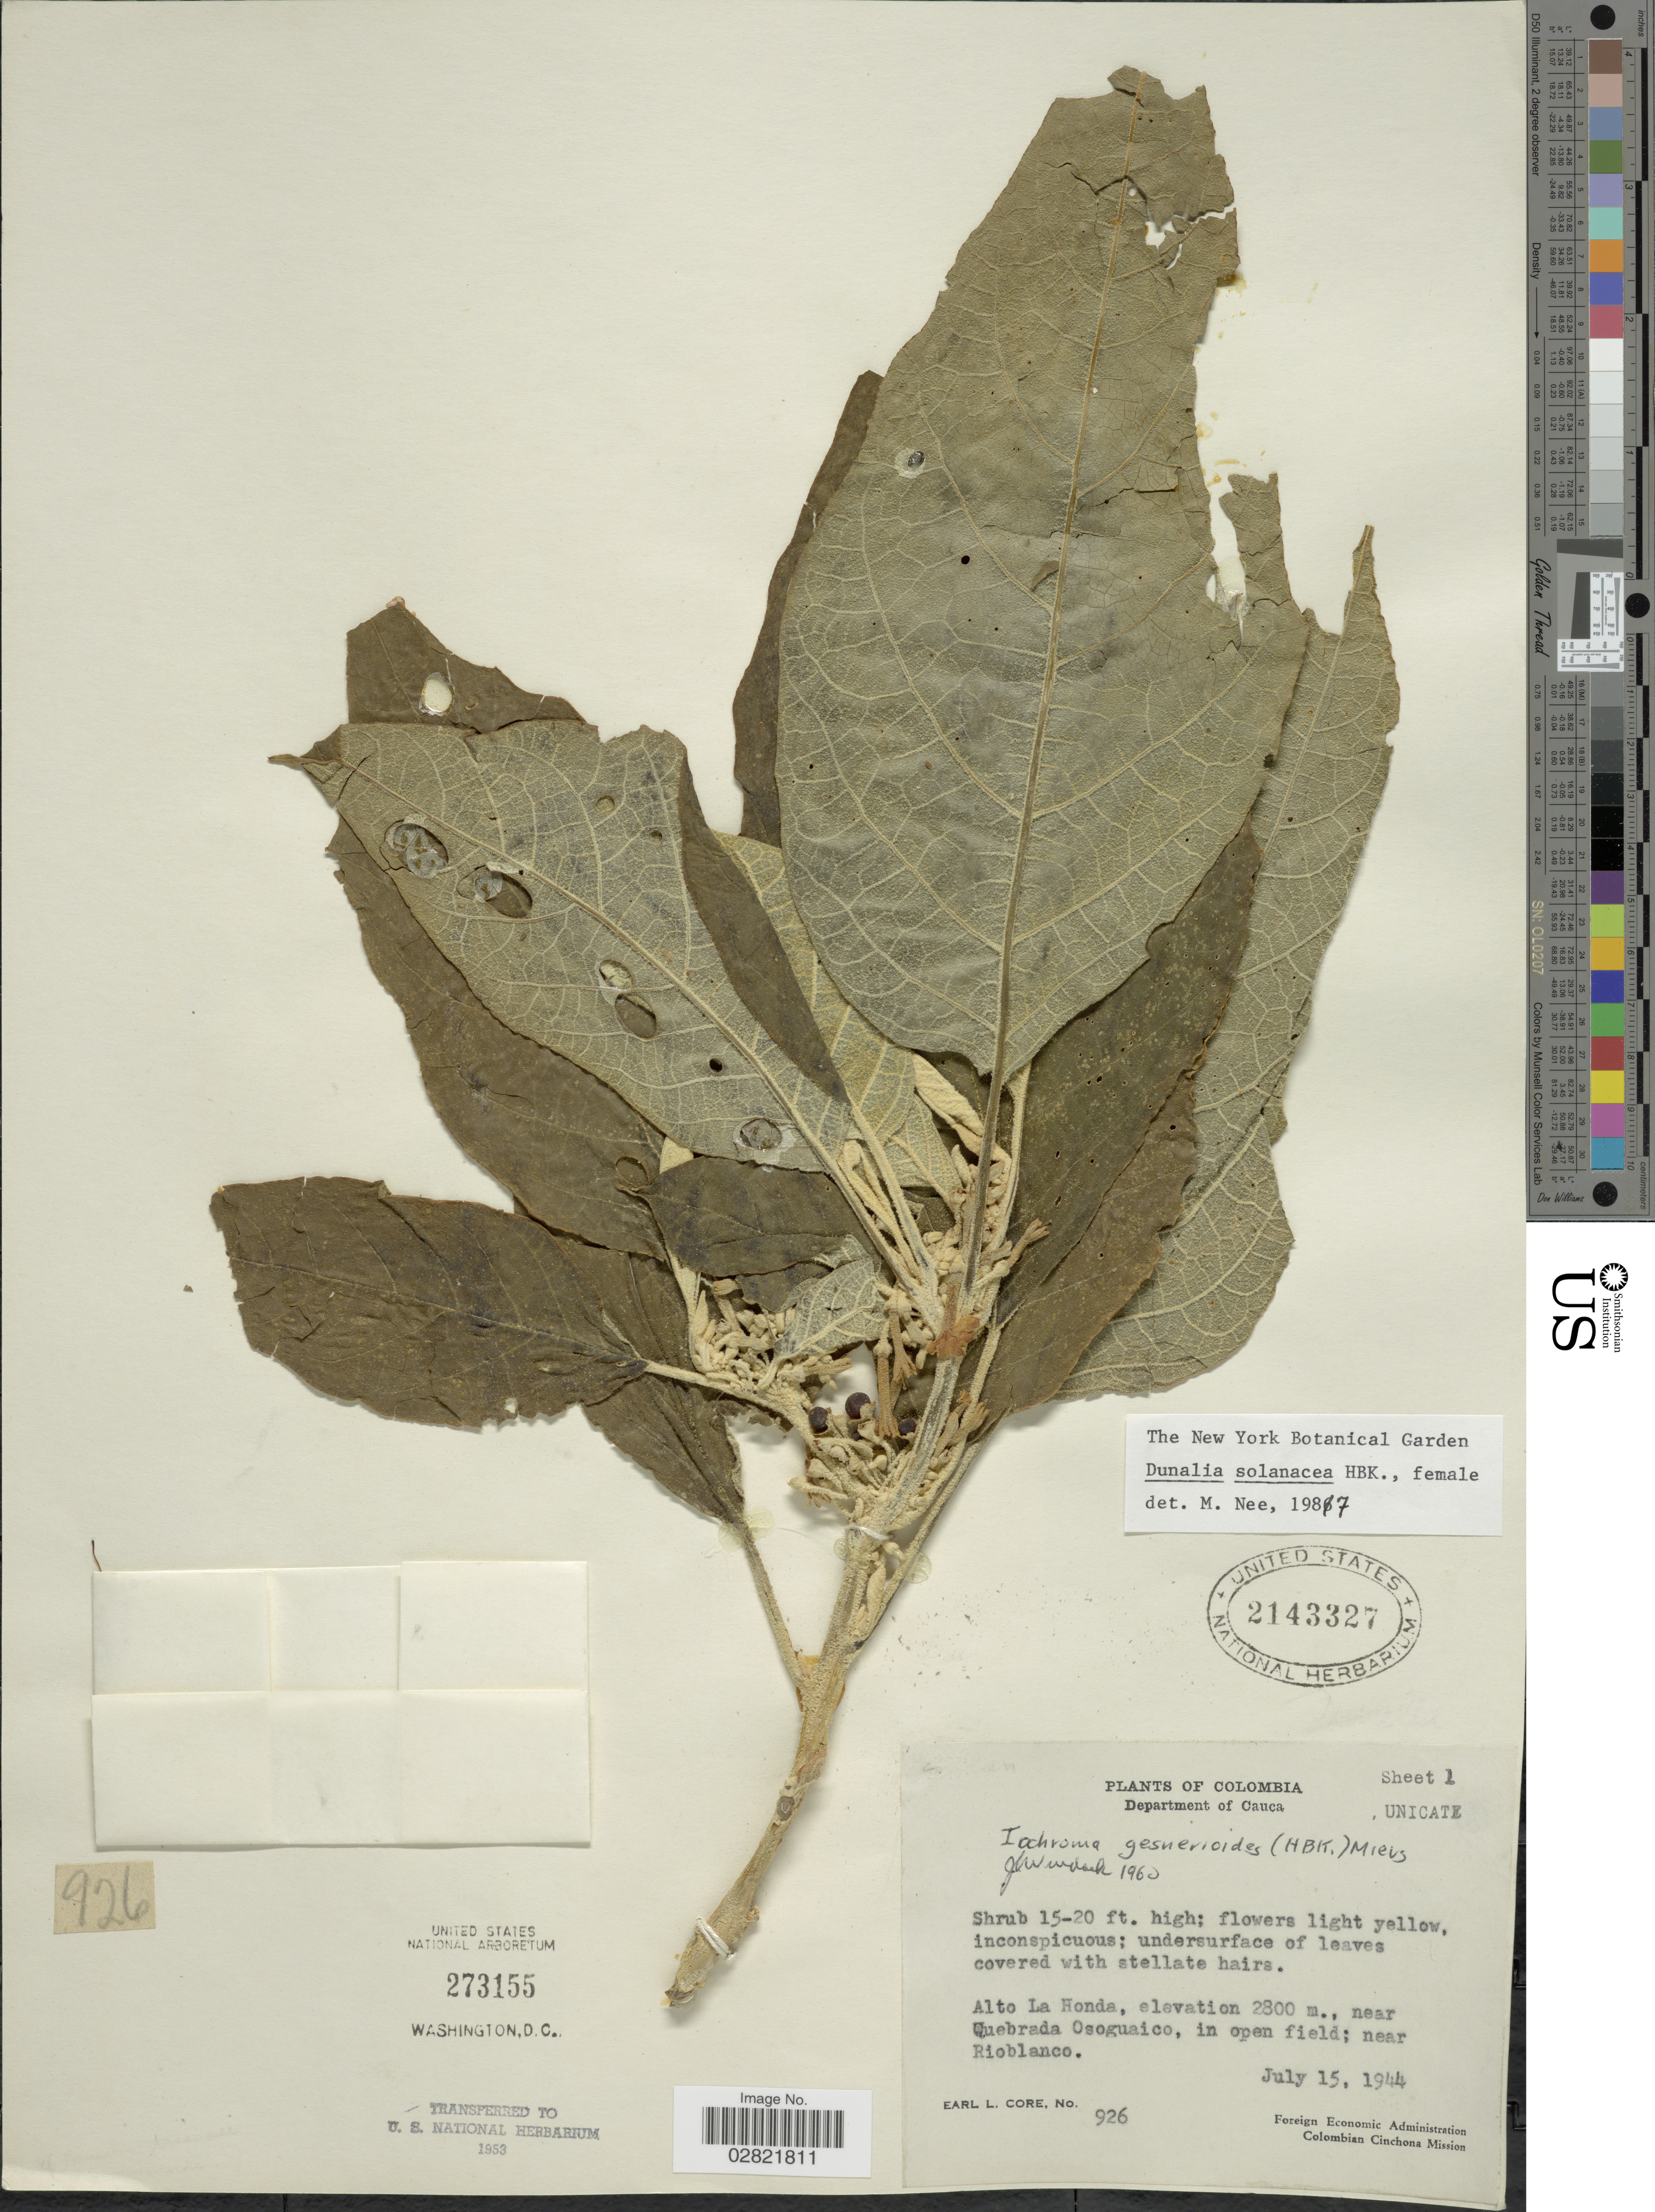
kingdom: Plantae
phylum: Tracheophyta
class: Magnoliopsida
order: Solanales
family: Solanaceae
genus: Dunalia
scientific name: Dunalia solanacea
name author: Kunth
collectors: E. L. Core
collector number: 926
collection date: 1944-07-15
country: Colombia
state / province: Cauca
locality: Department of Cauca, Alto La Honda, near Quebrada Osoguaico, in open field; near Rioblanco.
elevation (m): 2800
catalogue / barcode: US 2143327